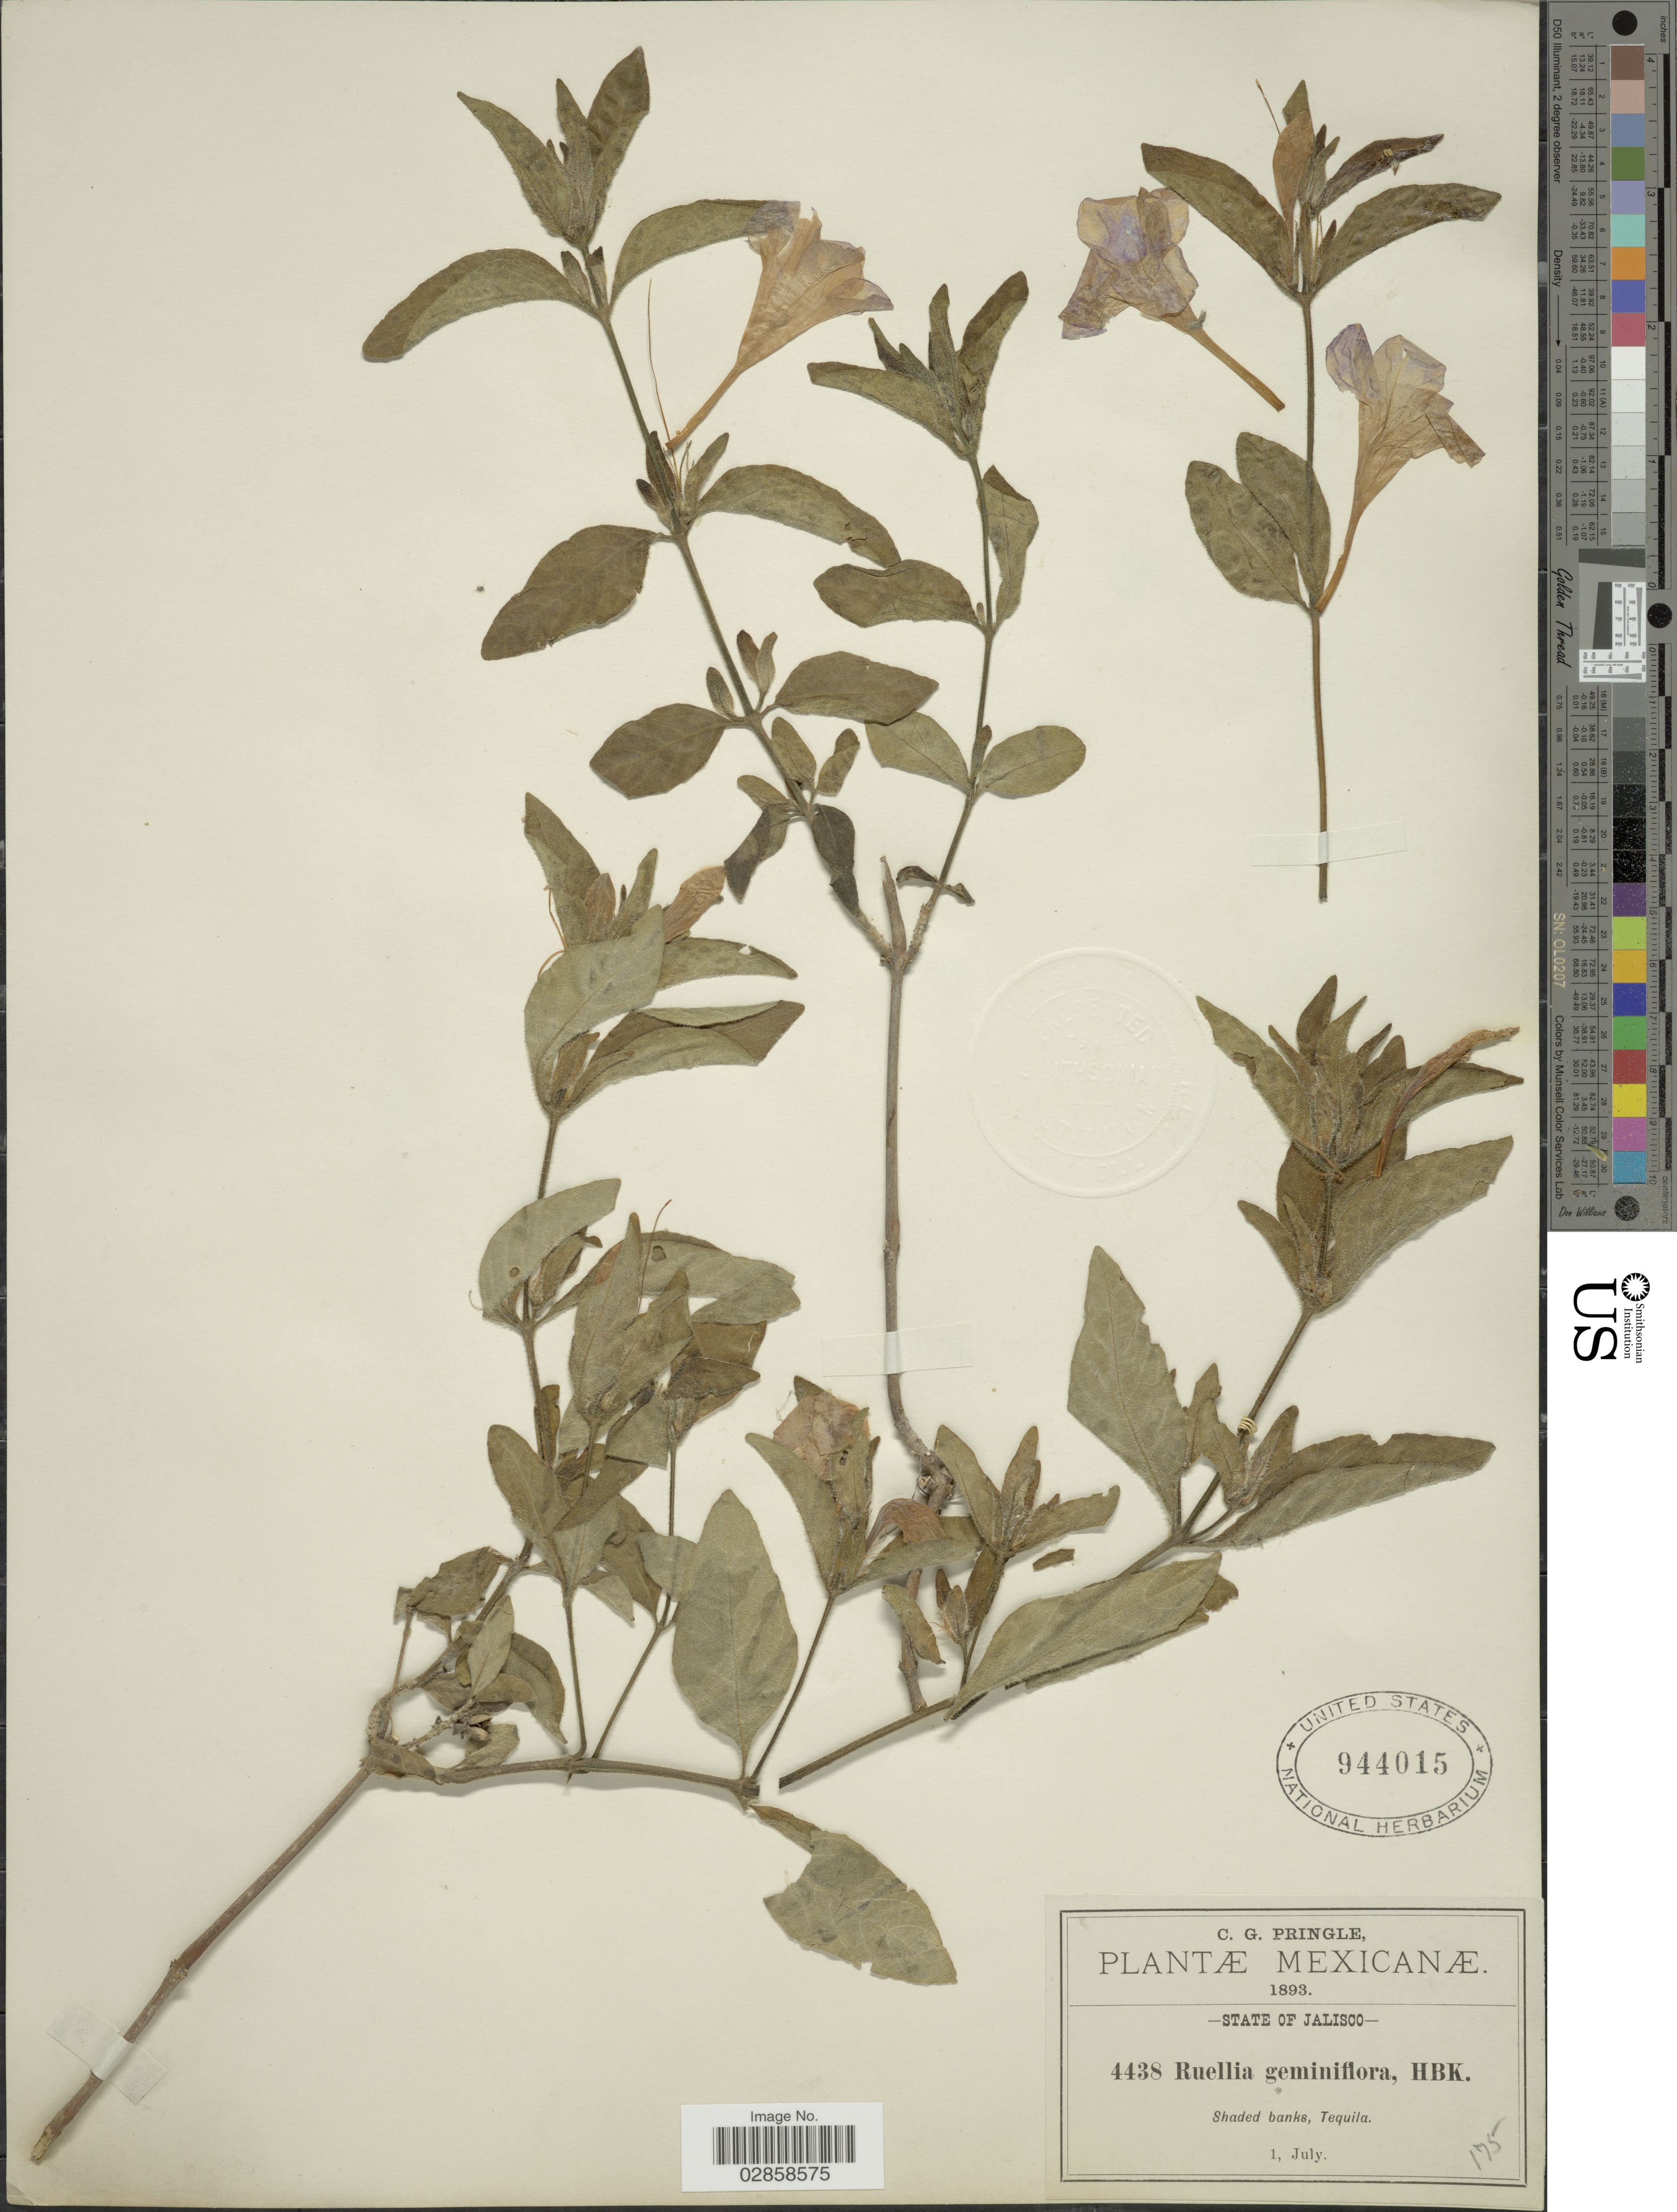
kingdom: Plantae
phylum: Tracheophyta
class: Magnoliopsida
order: Lamiales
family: Acanthaceae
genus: Ruellia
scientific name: Ruellia hookeriana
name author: (Nees) Hemsl.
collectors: C. G. Pringle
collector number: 4438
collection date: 1893-07-01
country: Mexico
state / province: Jalisco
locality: Tequila.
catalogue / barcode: US 944015